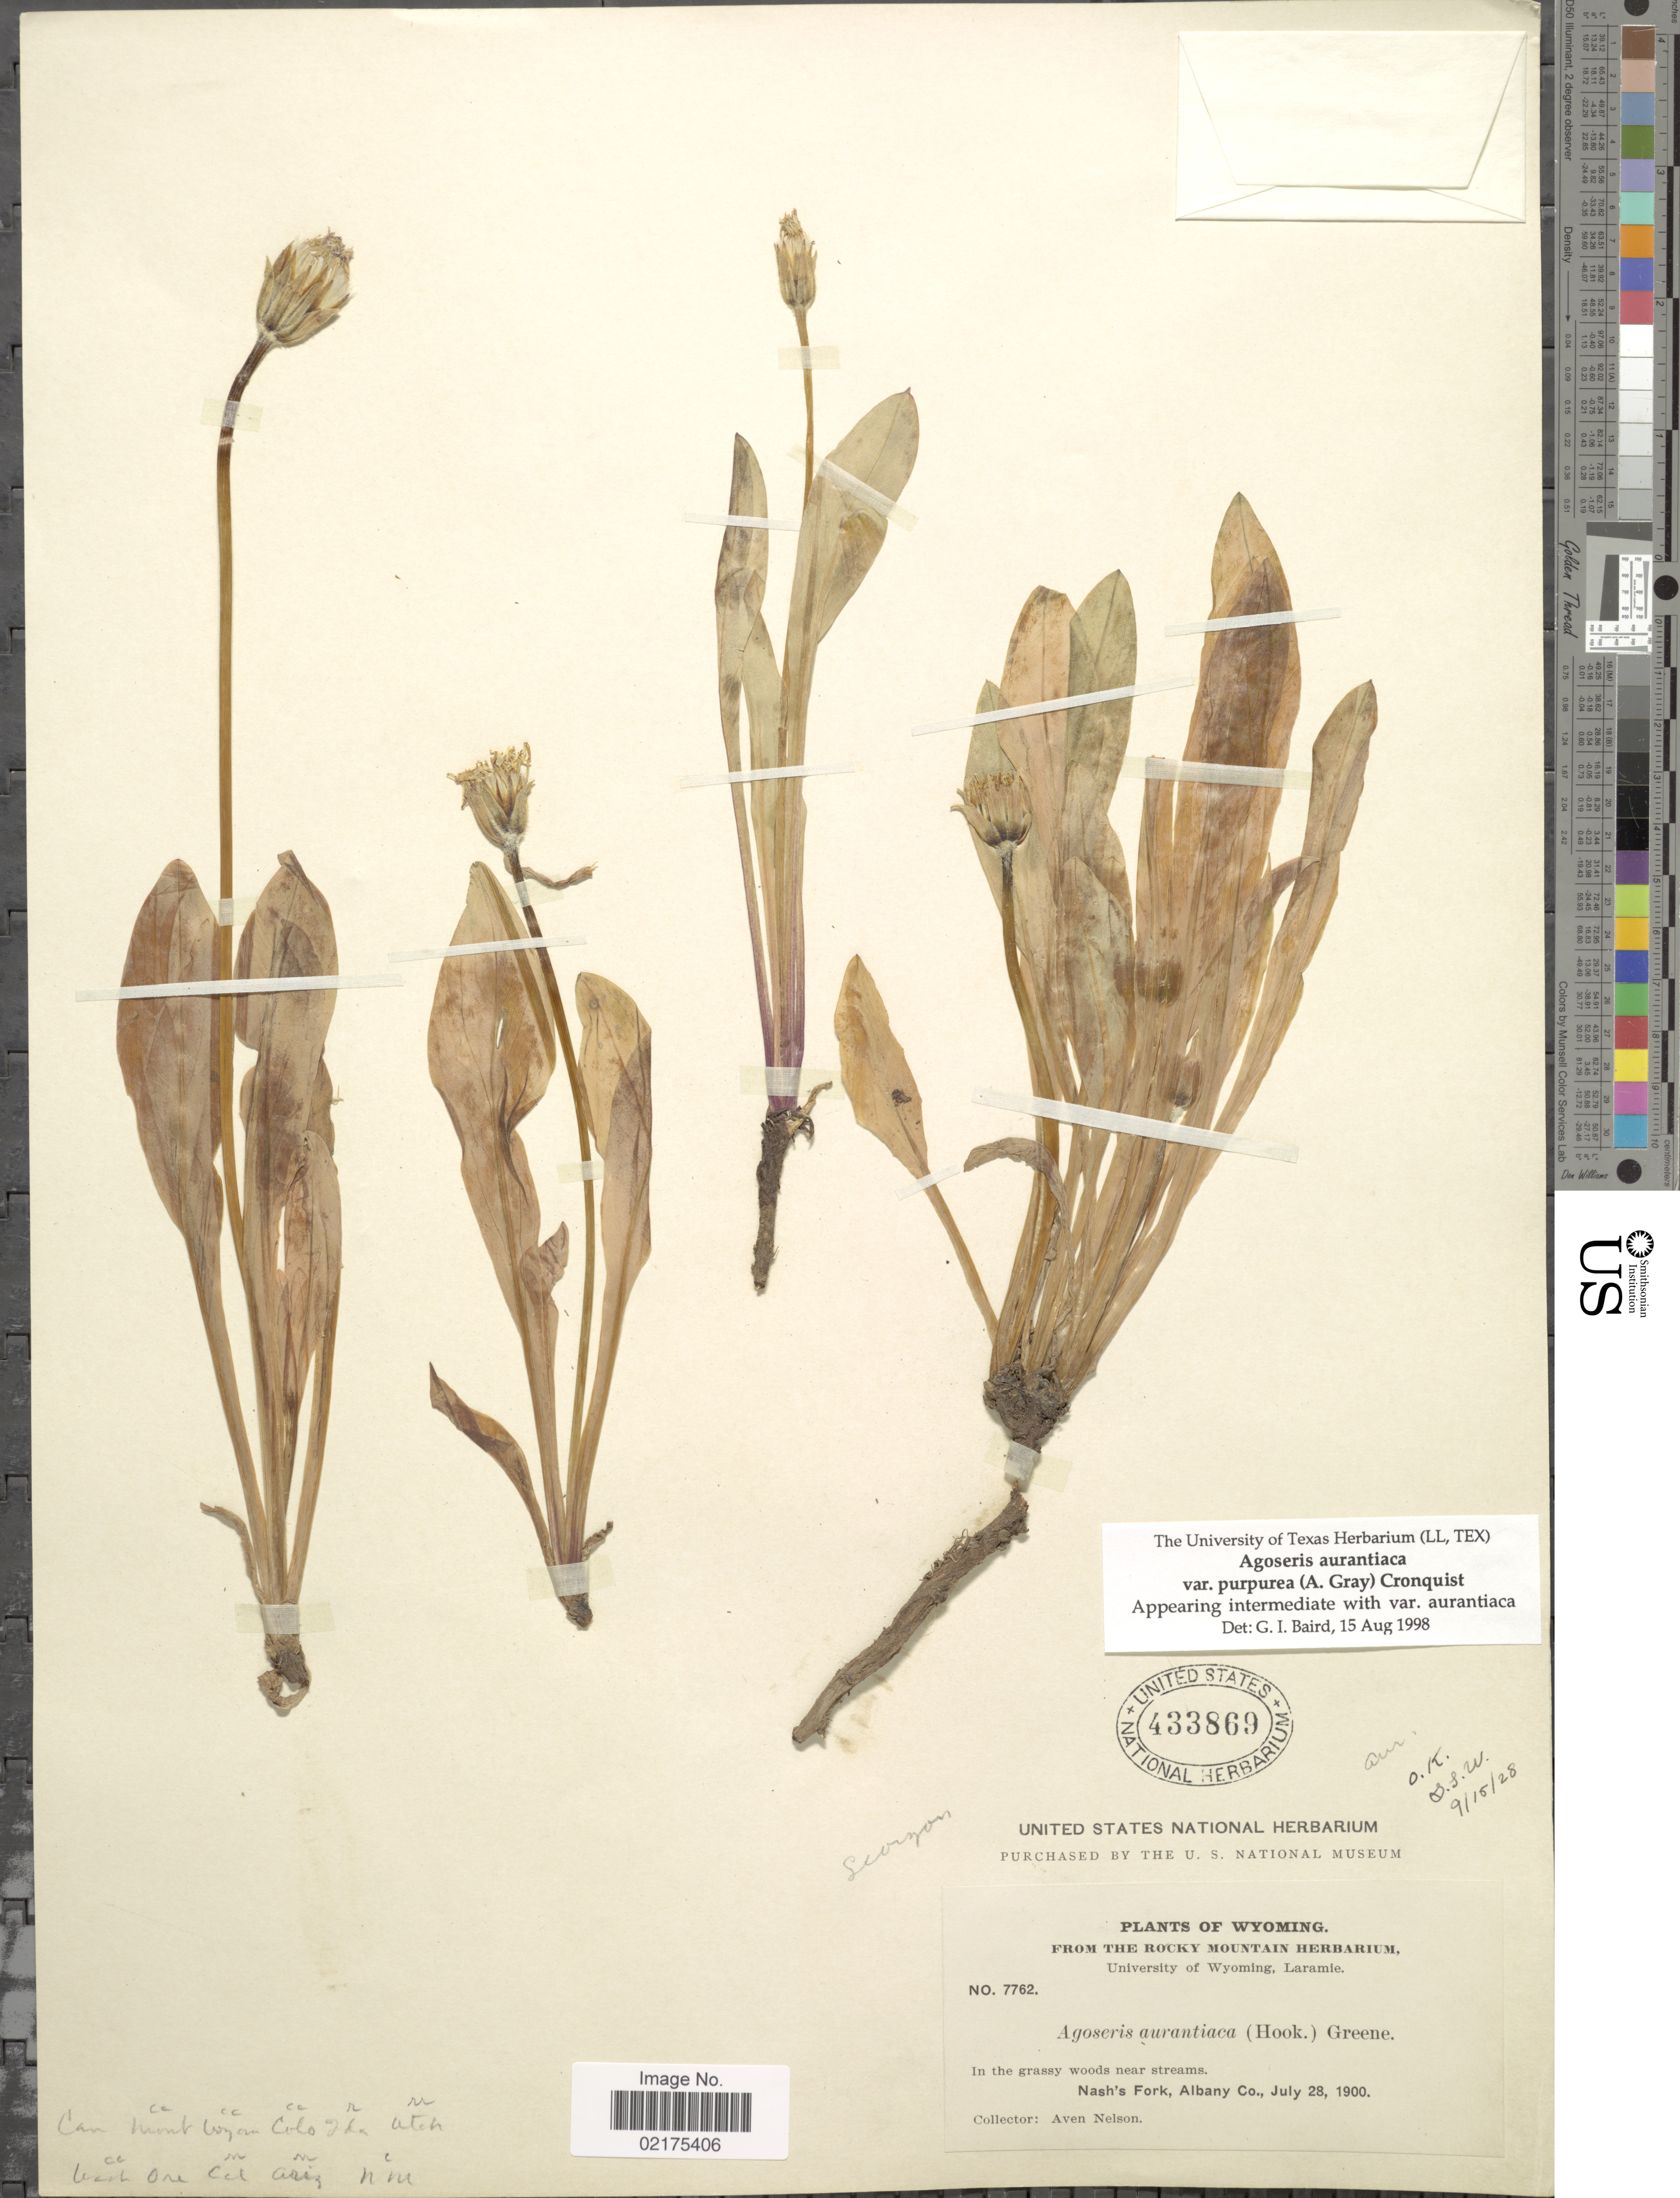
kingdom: Plantae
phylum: Tracheophyta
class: Magnoliopsida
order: Asterales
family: Asteraceae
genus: Agoseris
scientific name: Agoseris aurantiaca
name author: (Hook.) Greene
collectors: A. Nelson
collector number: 7762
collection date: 1900-07-28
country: United States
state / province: Wyoming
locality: Nash's Fork, Albany Co.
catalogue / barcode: US 433869